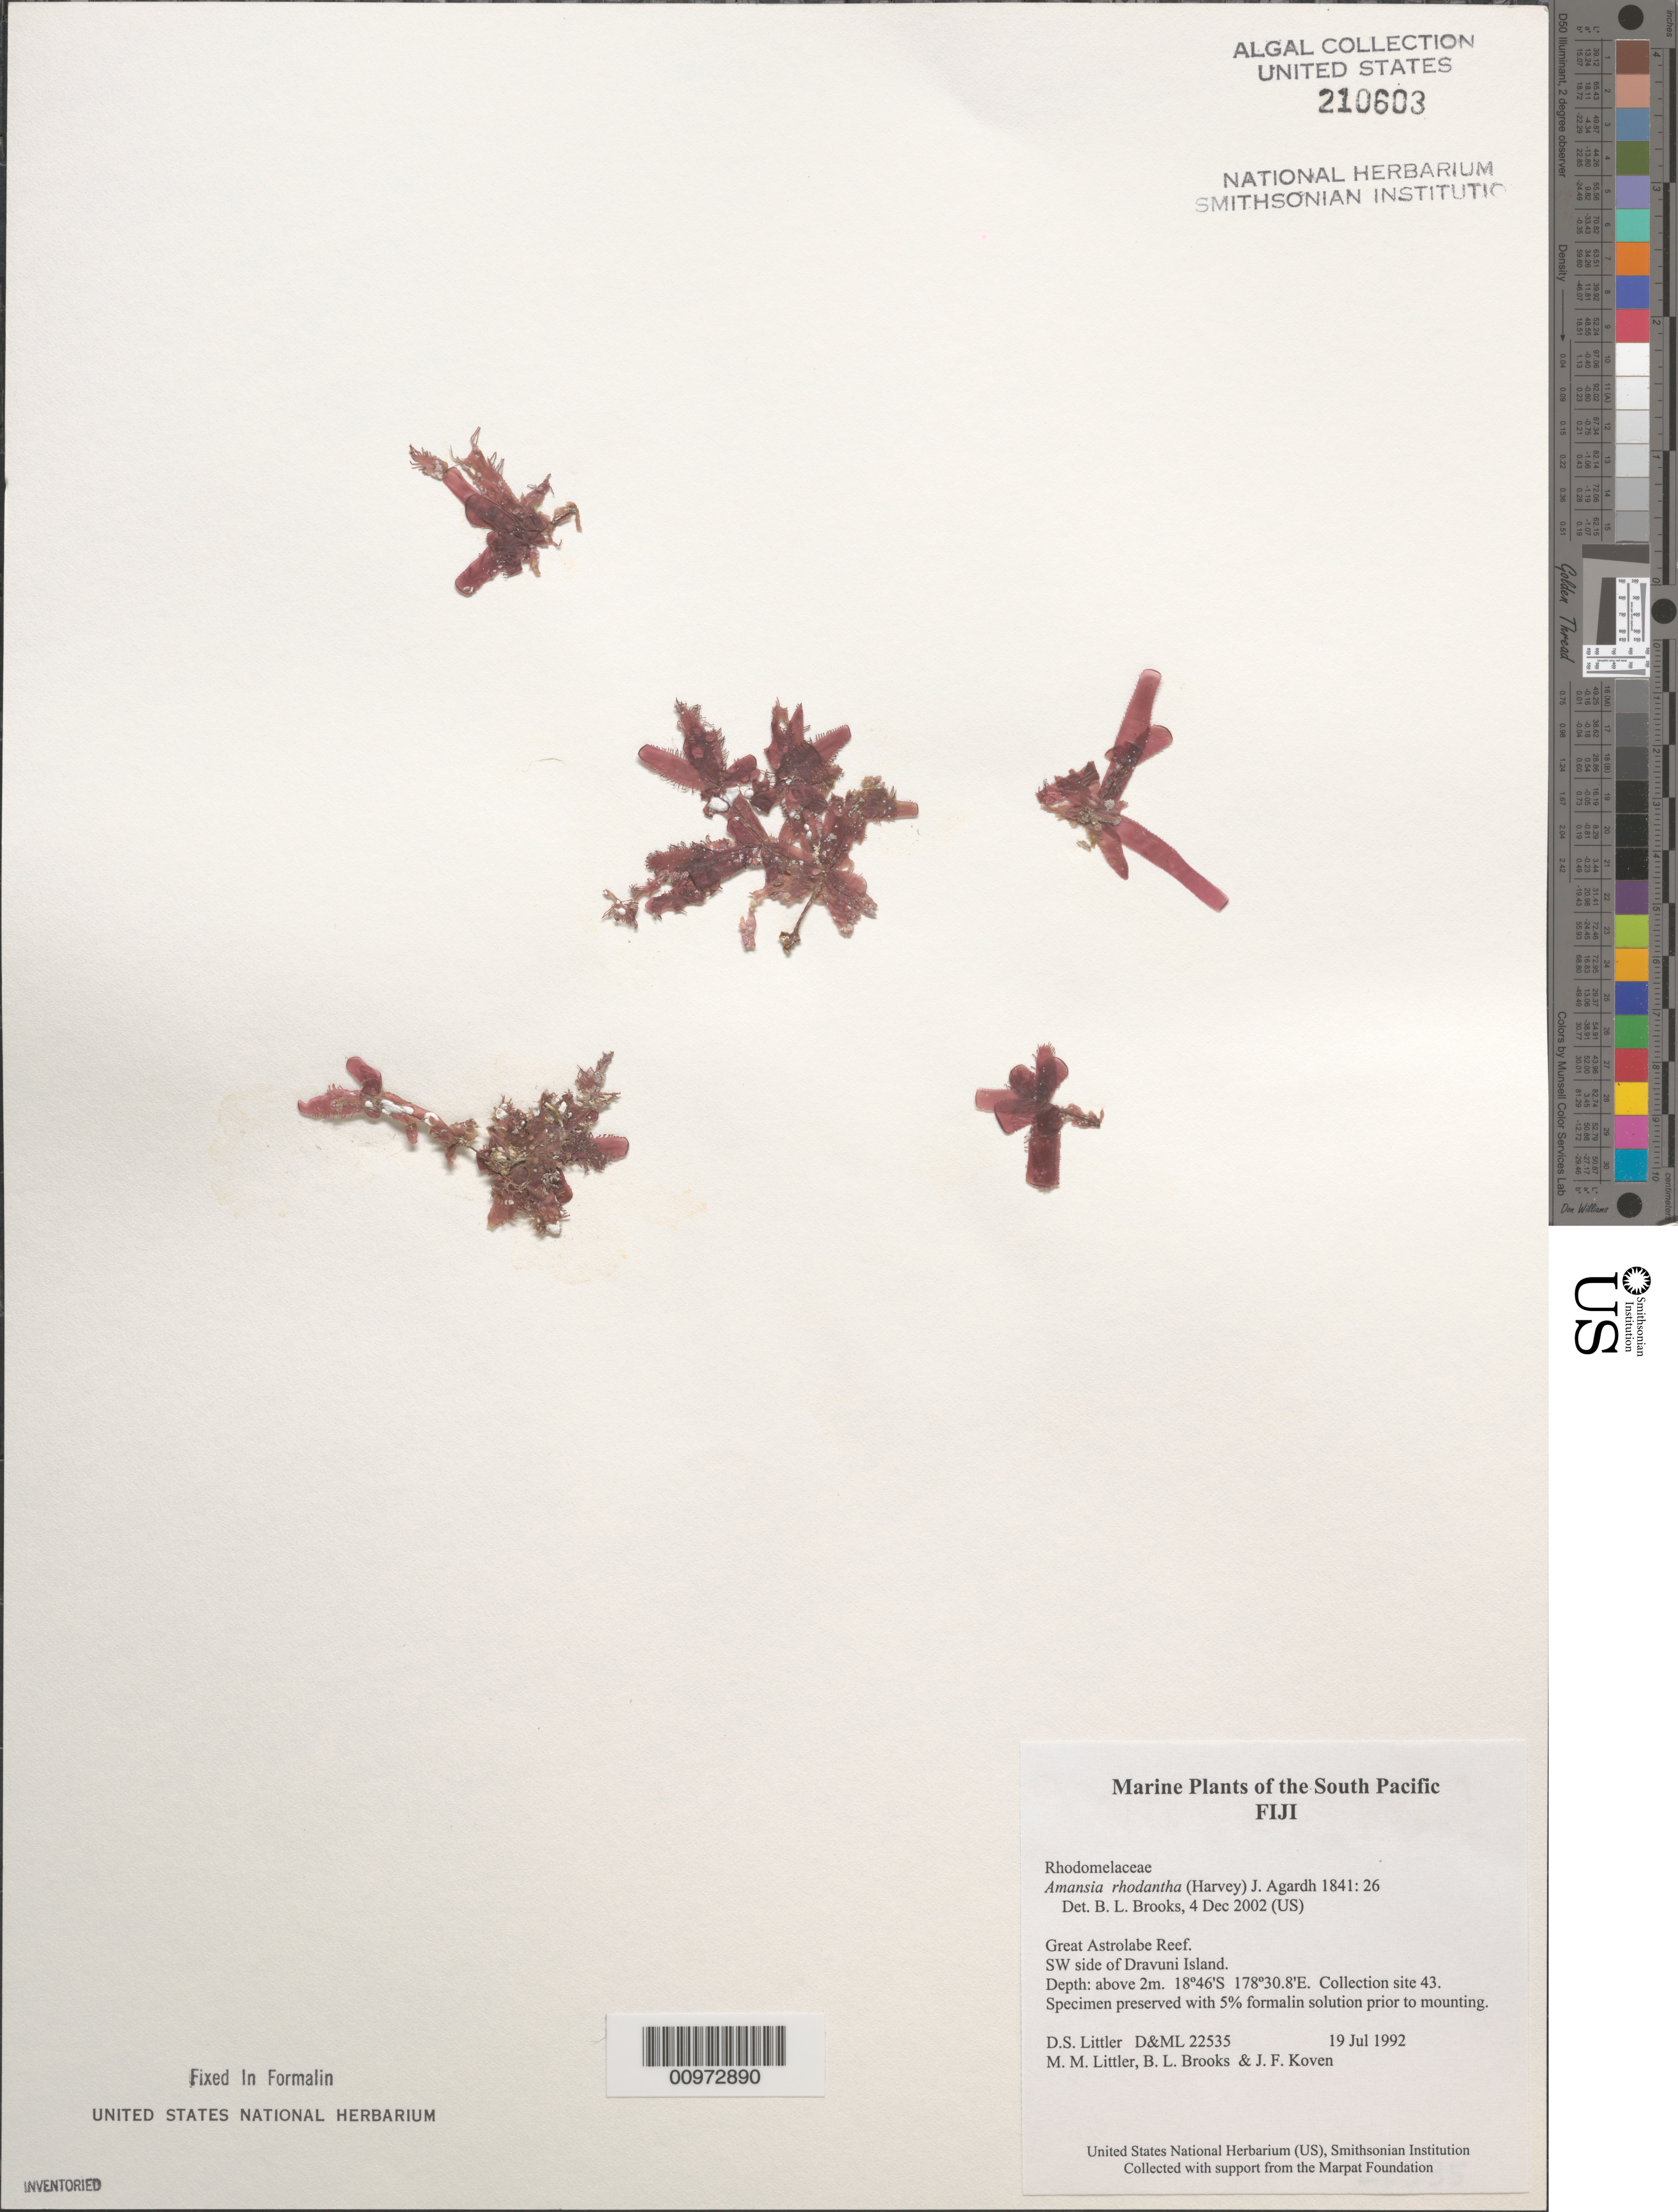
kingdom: Plantae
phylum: Rhodophyta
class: Florideophyceae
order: Ceramiales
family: Rhodomelaceae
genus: Amansia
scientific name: Amansia rhodantha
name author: (Harv.) J. Agardh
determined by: Brooks, B. L., (BOT), Smithsonian Institution - National Museum of Natural History (UNITED STATES)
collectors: D. S. Littler, M. M. Littler, B. Brooks & J. Koven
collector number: D&ML 22535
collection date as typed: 19 Jul 1992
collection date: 1992-07-19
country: Fiji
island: Dravuni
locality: Great Astrolabe Reef, southwest side of island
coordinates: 18 46'S, 178 30.8'E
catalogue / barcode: US 210603